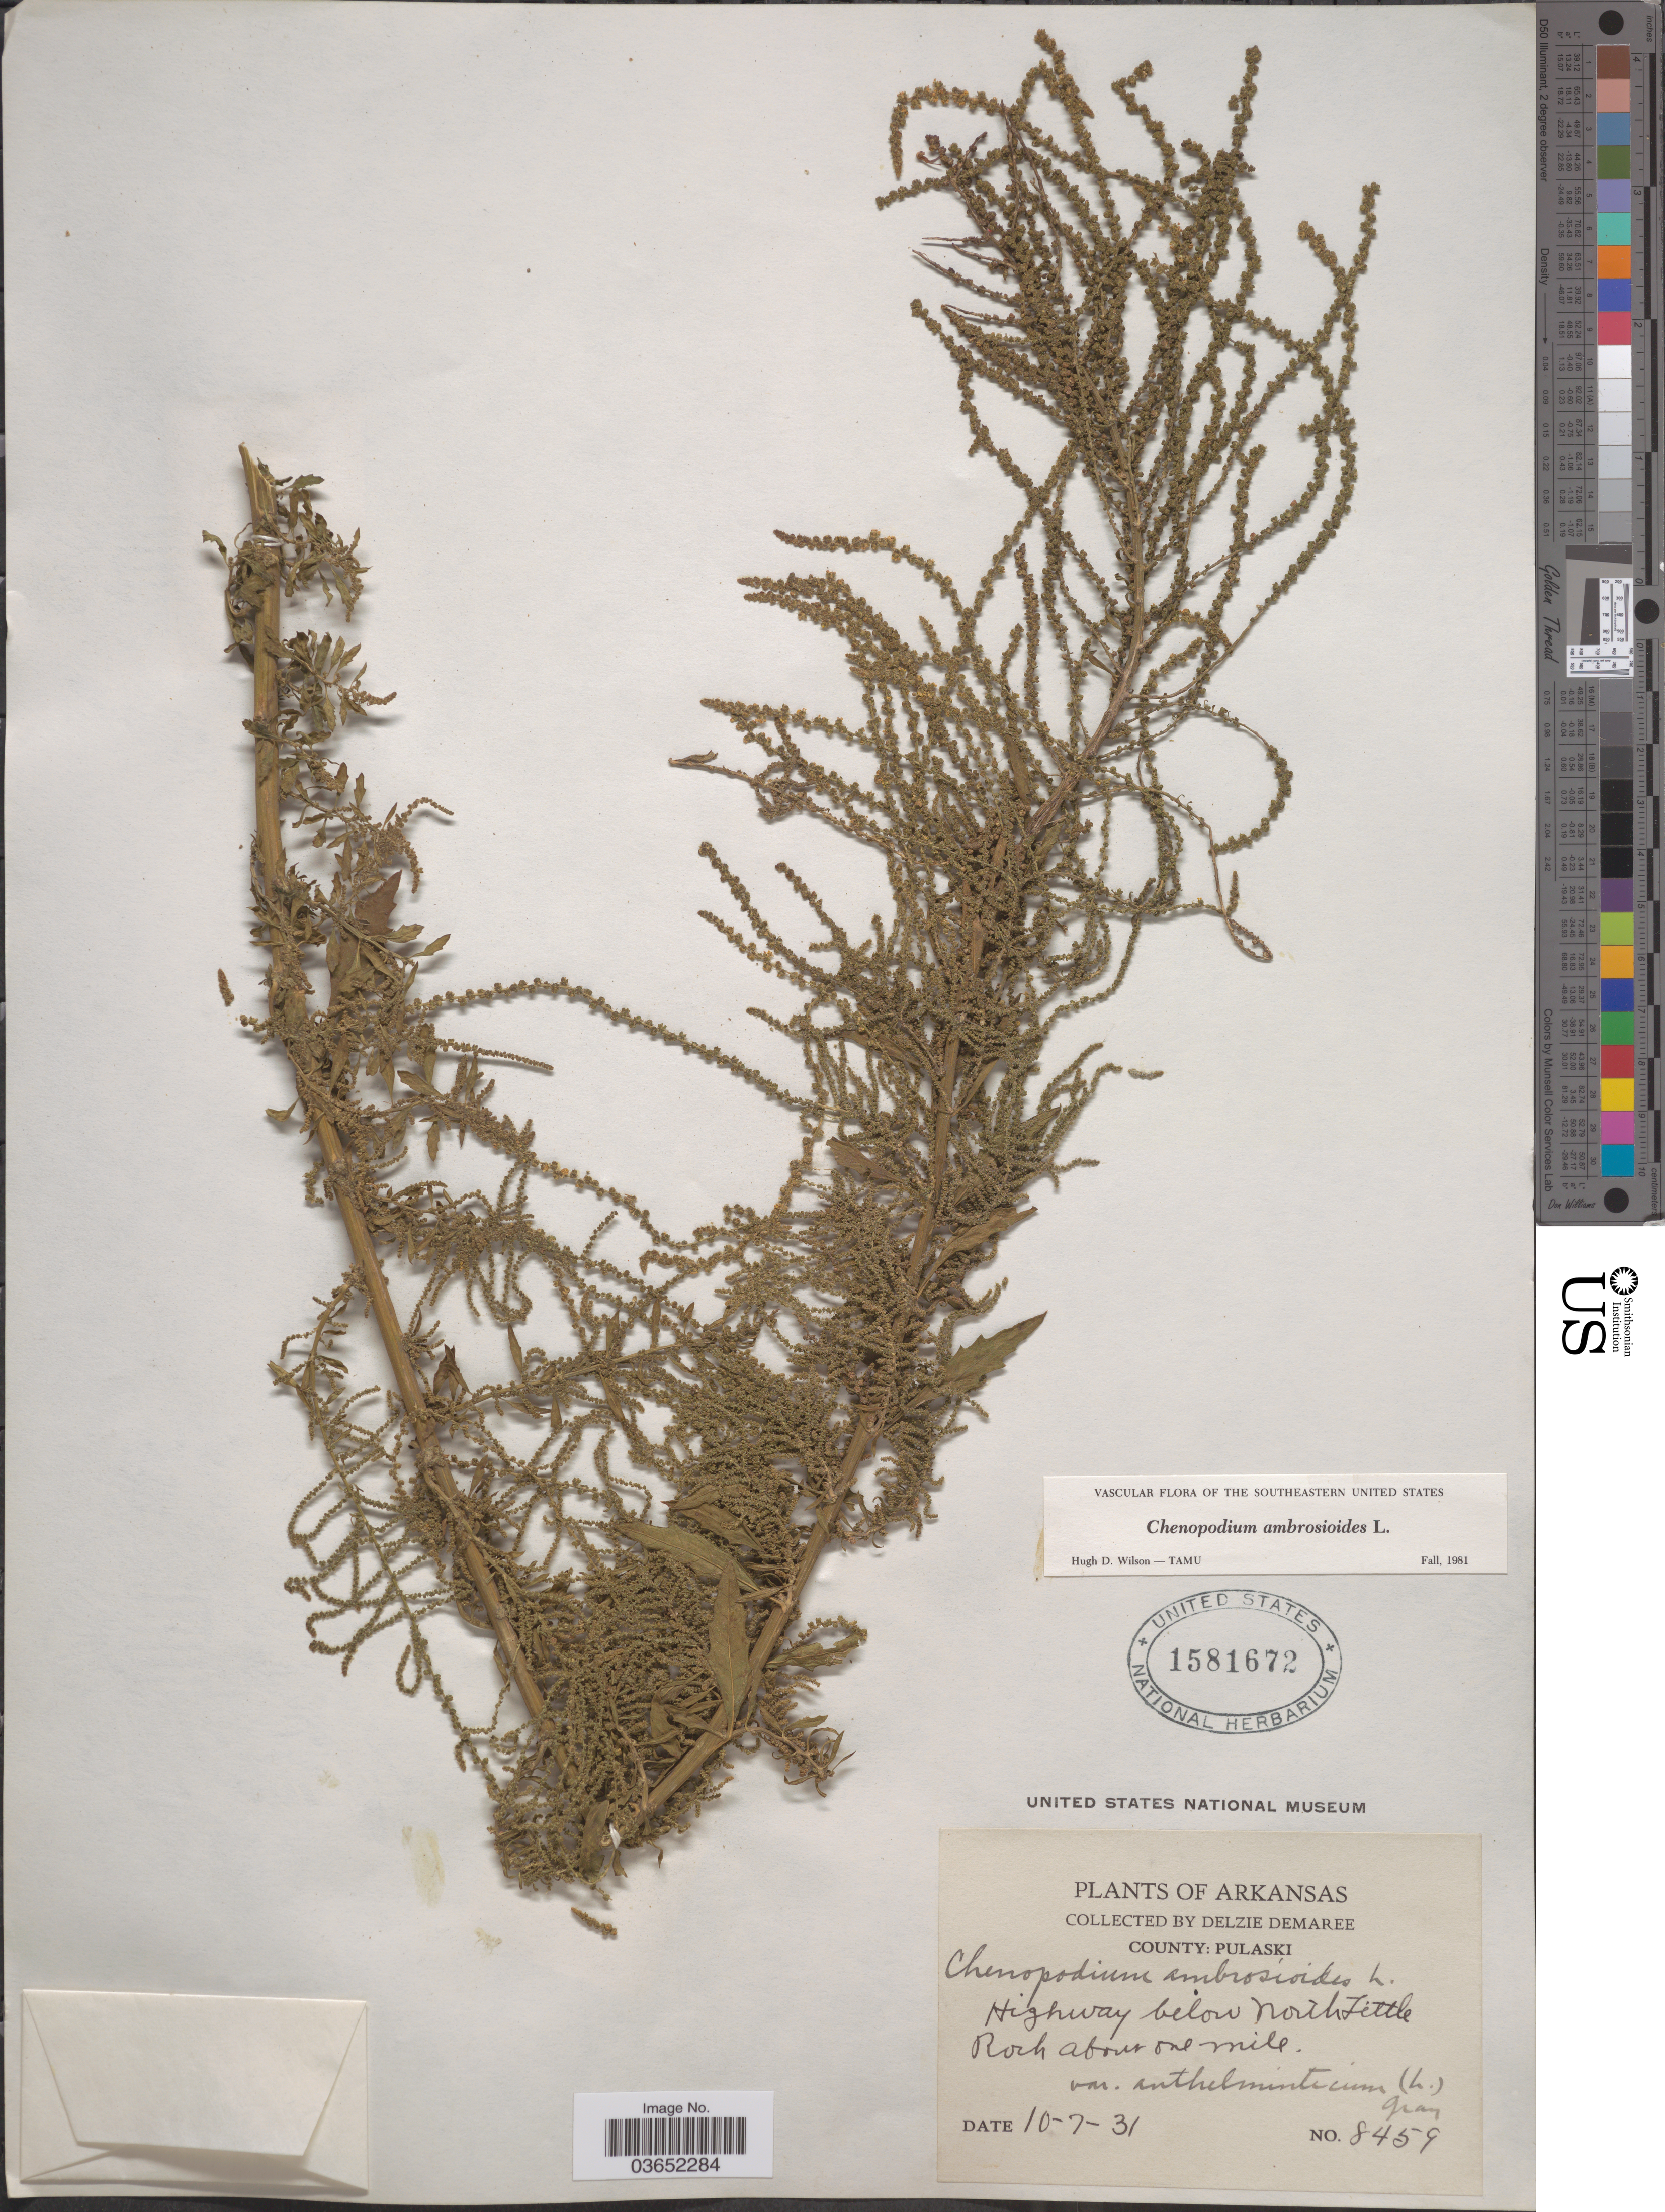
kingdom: Plantae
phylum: Tracheophyta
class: Magnoliopsida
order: Caryophyllales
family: Amaranthaceae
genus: Chenopodium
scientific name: Chenopodium ambrosioides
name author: L.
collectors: D. Demaree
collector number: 8459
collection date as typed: Transcribed d/m/y: 7/10/31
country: United States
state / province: Arkansas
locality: County: Pulaski, Highway below North Little Rock about one mile.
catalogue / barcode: US 1581672